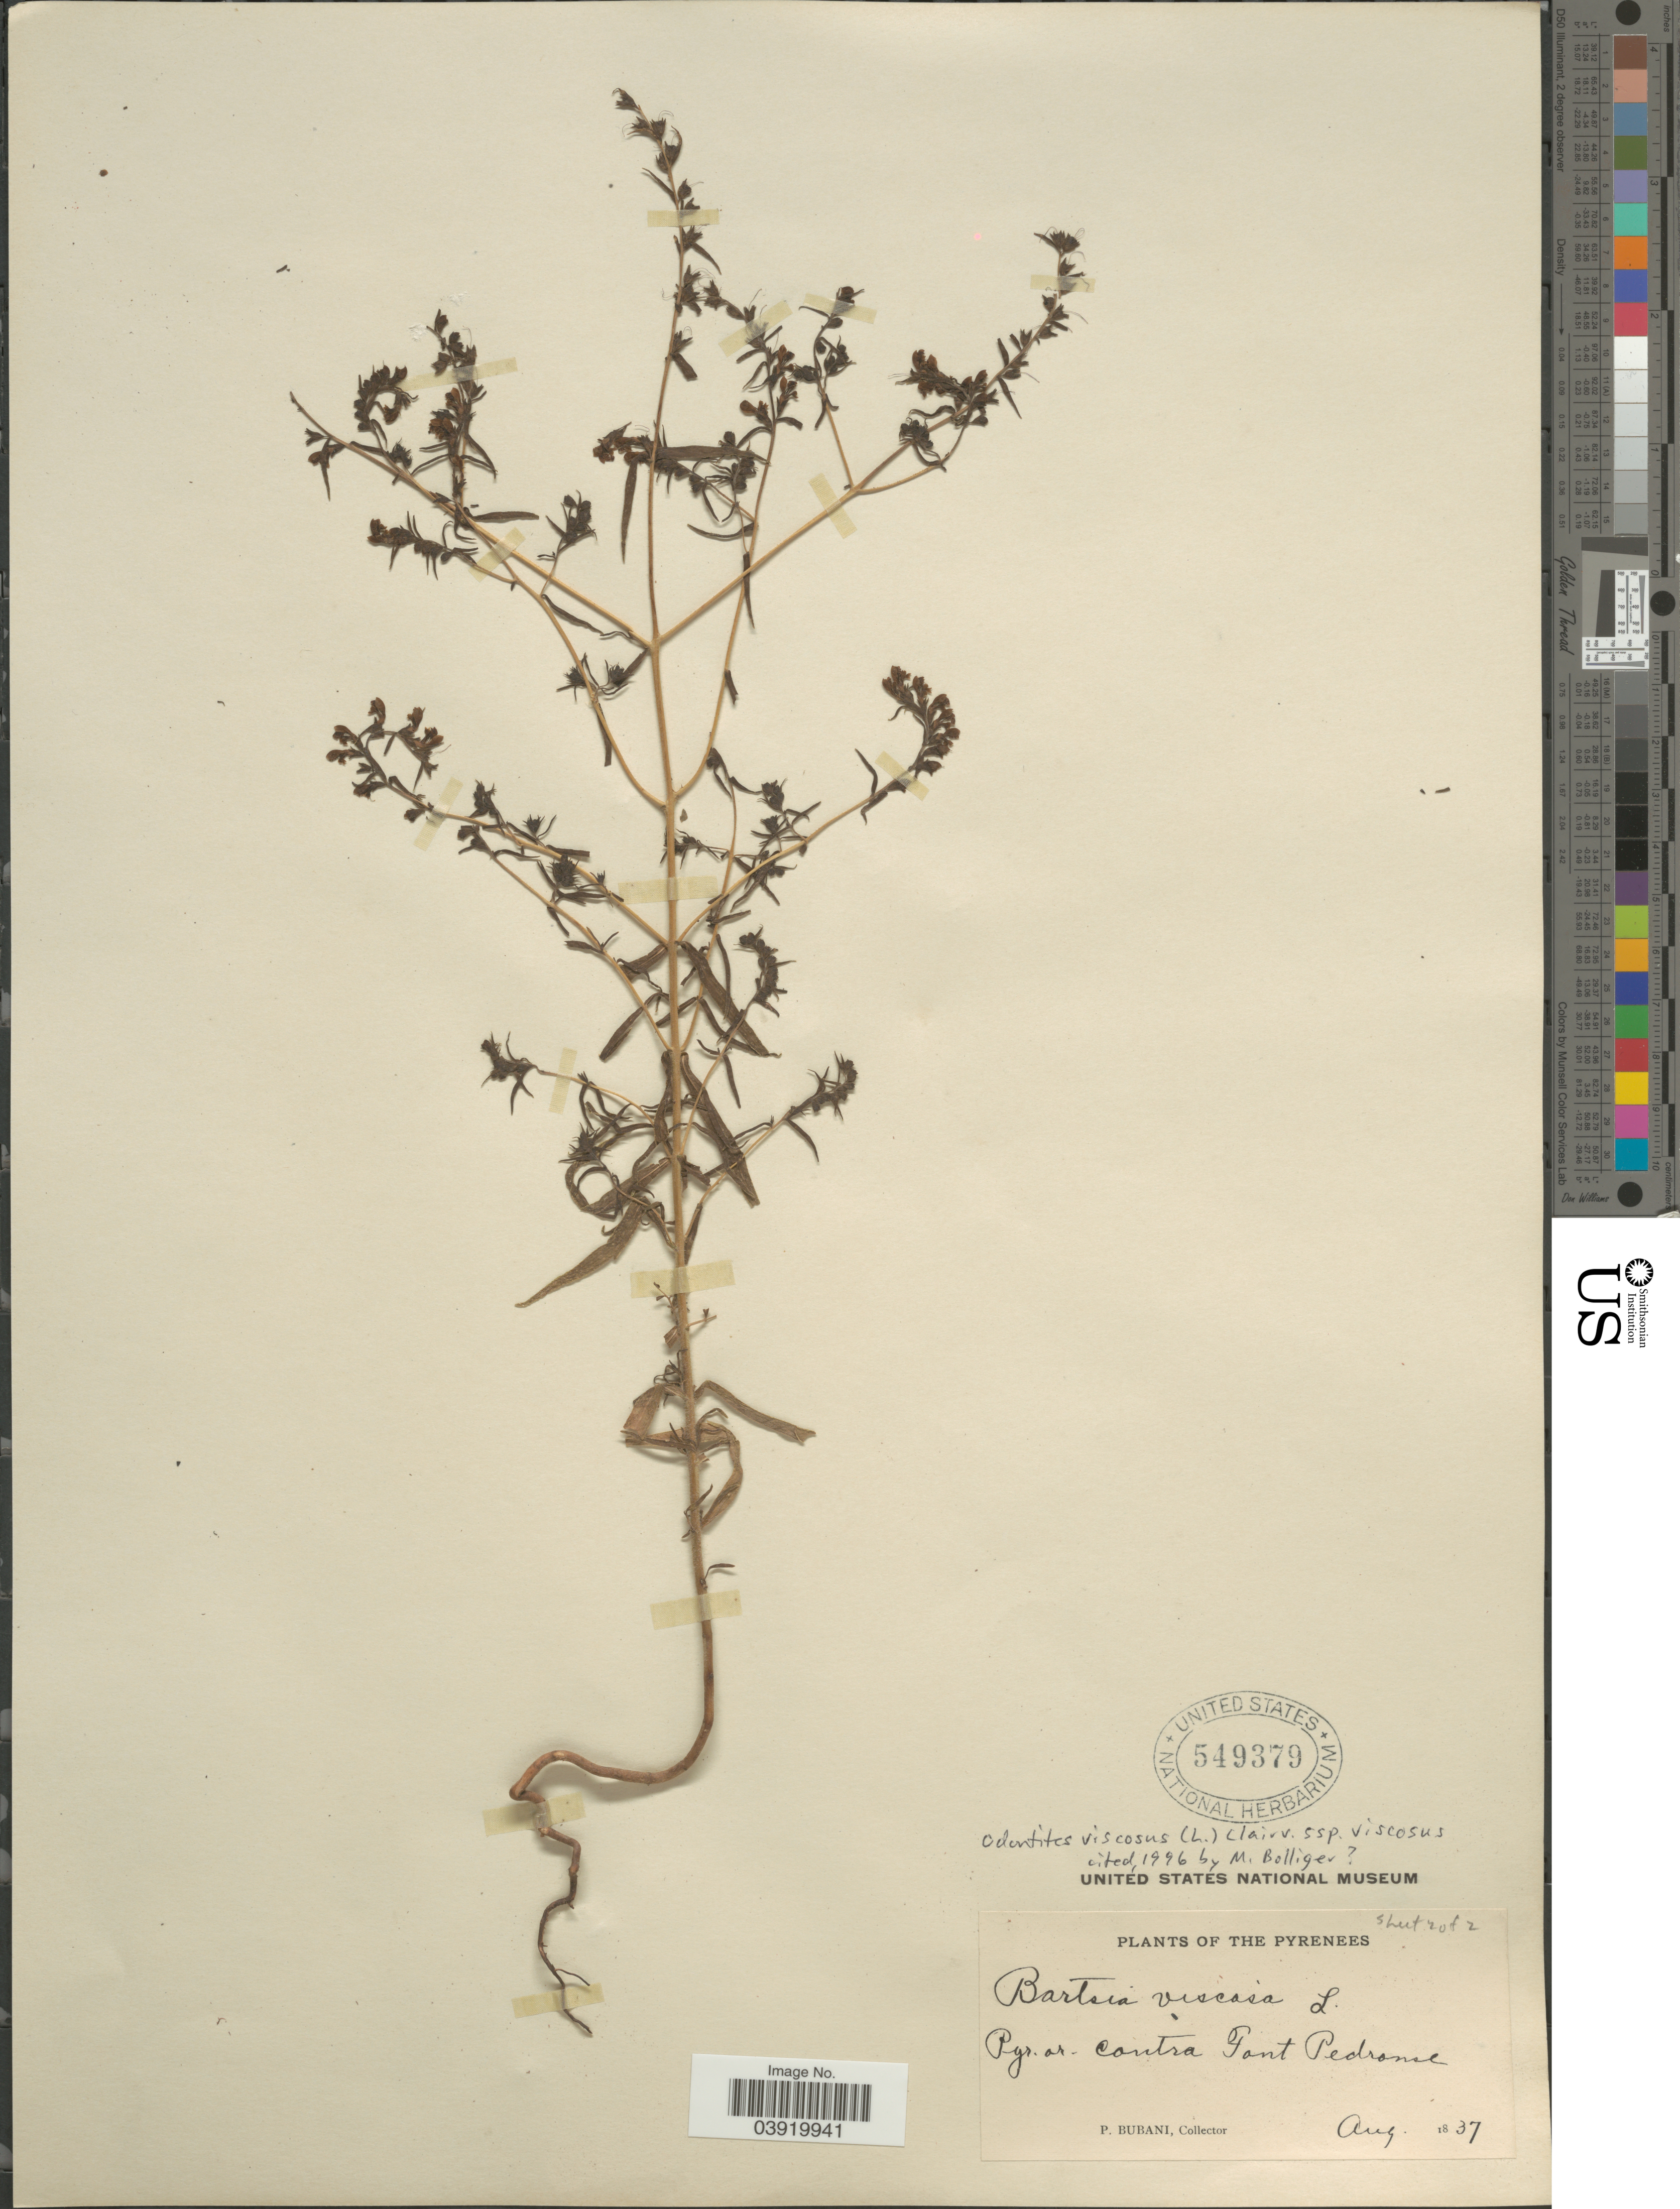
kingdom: Plantae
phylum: Tracheophyta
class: Magnoliopsida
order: Lamiales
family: Orobanchaceae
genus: Odontites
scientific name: Odontites viscosus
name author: (L.) Clairv.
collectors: P. Bubani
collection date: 1837-08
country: France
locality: The Pyrenees. Pyr. or. contra Font Pedrouse.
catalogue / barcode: US 549379